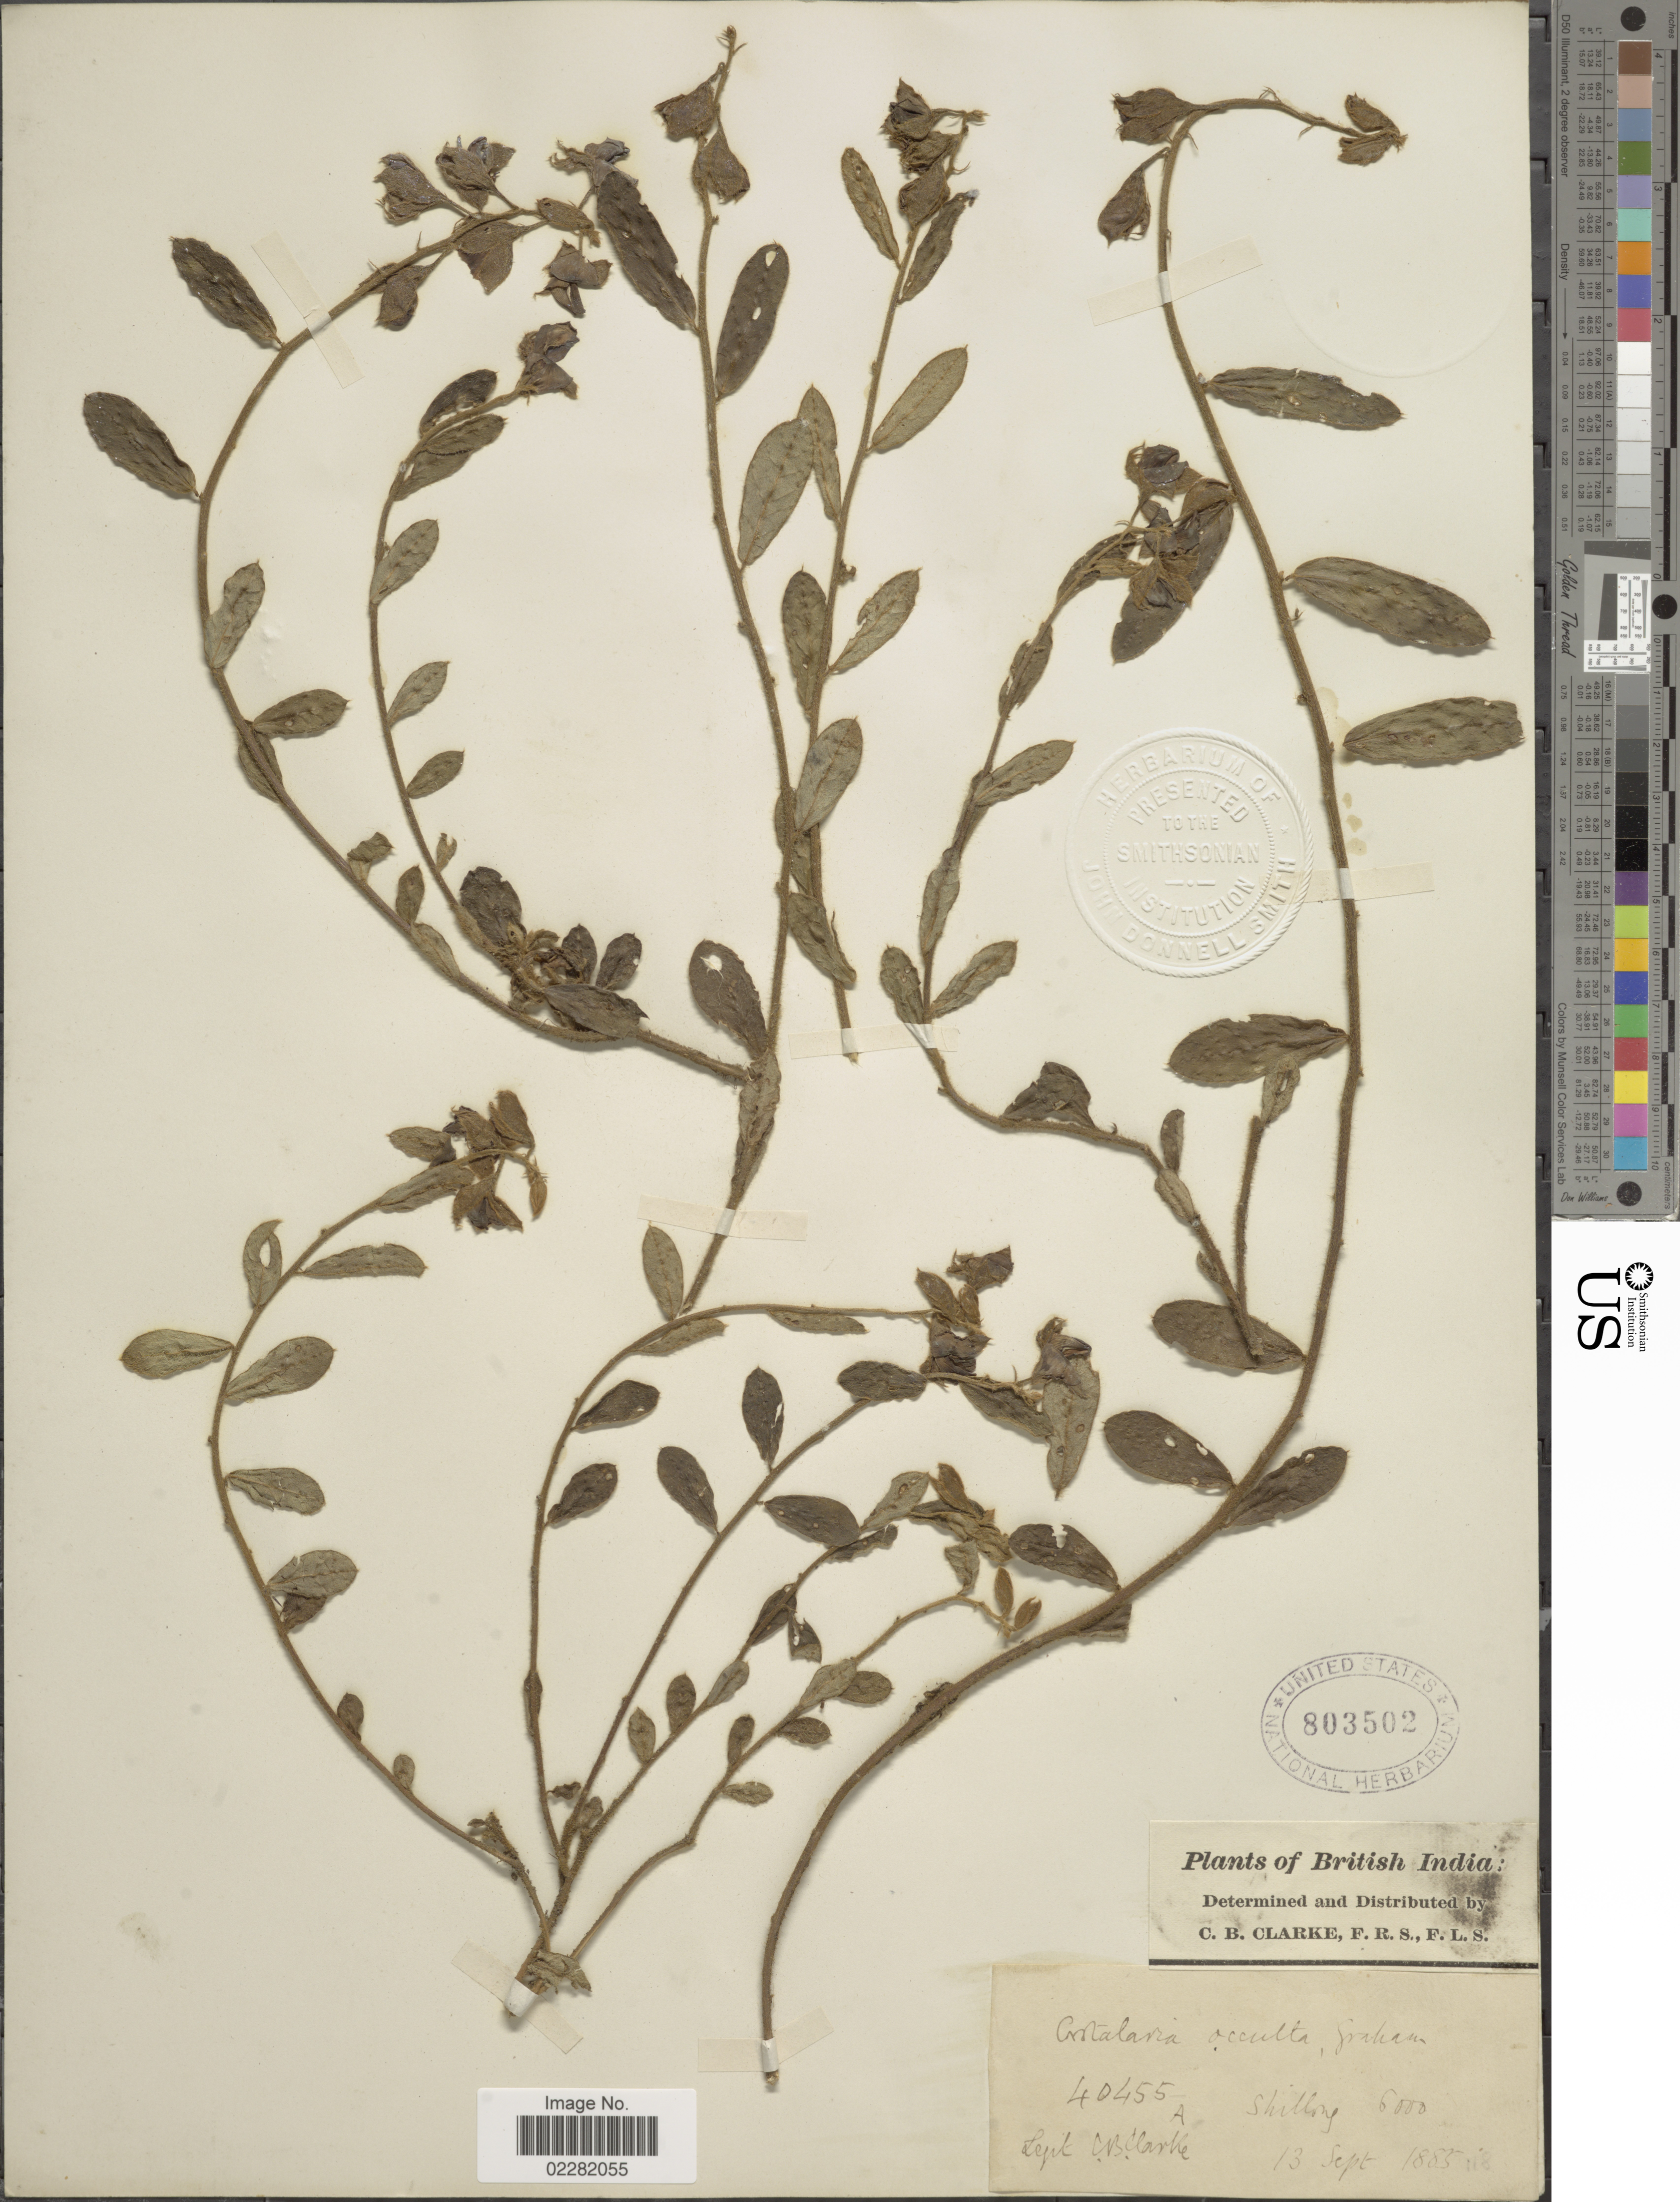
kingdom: Plantae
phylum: Tracheophyta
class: Magnoliopsida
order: Fabales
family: Fabaceae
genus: Crotalaria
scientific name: Crotalaria occulta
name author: Graham ex Benth.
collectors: C. B. Clarke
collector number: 40455A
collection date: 1885-09-13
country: India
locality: British India, Shillong.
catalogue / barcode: US 803502